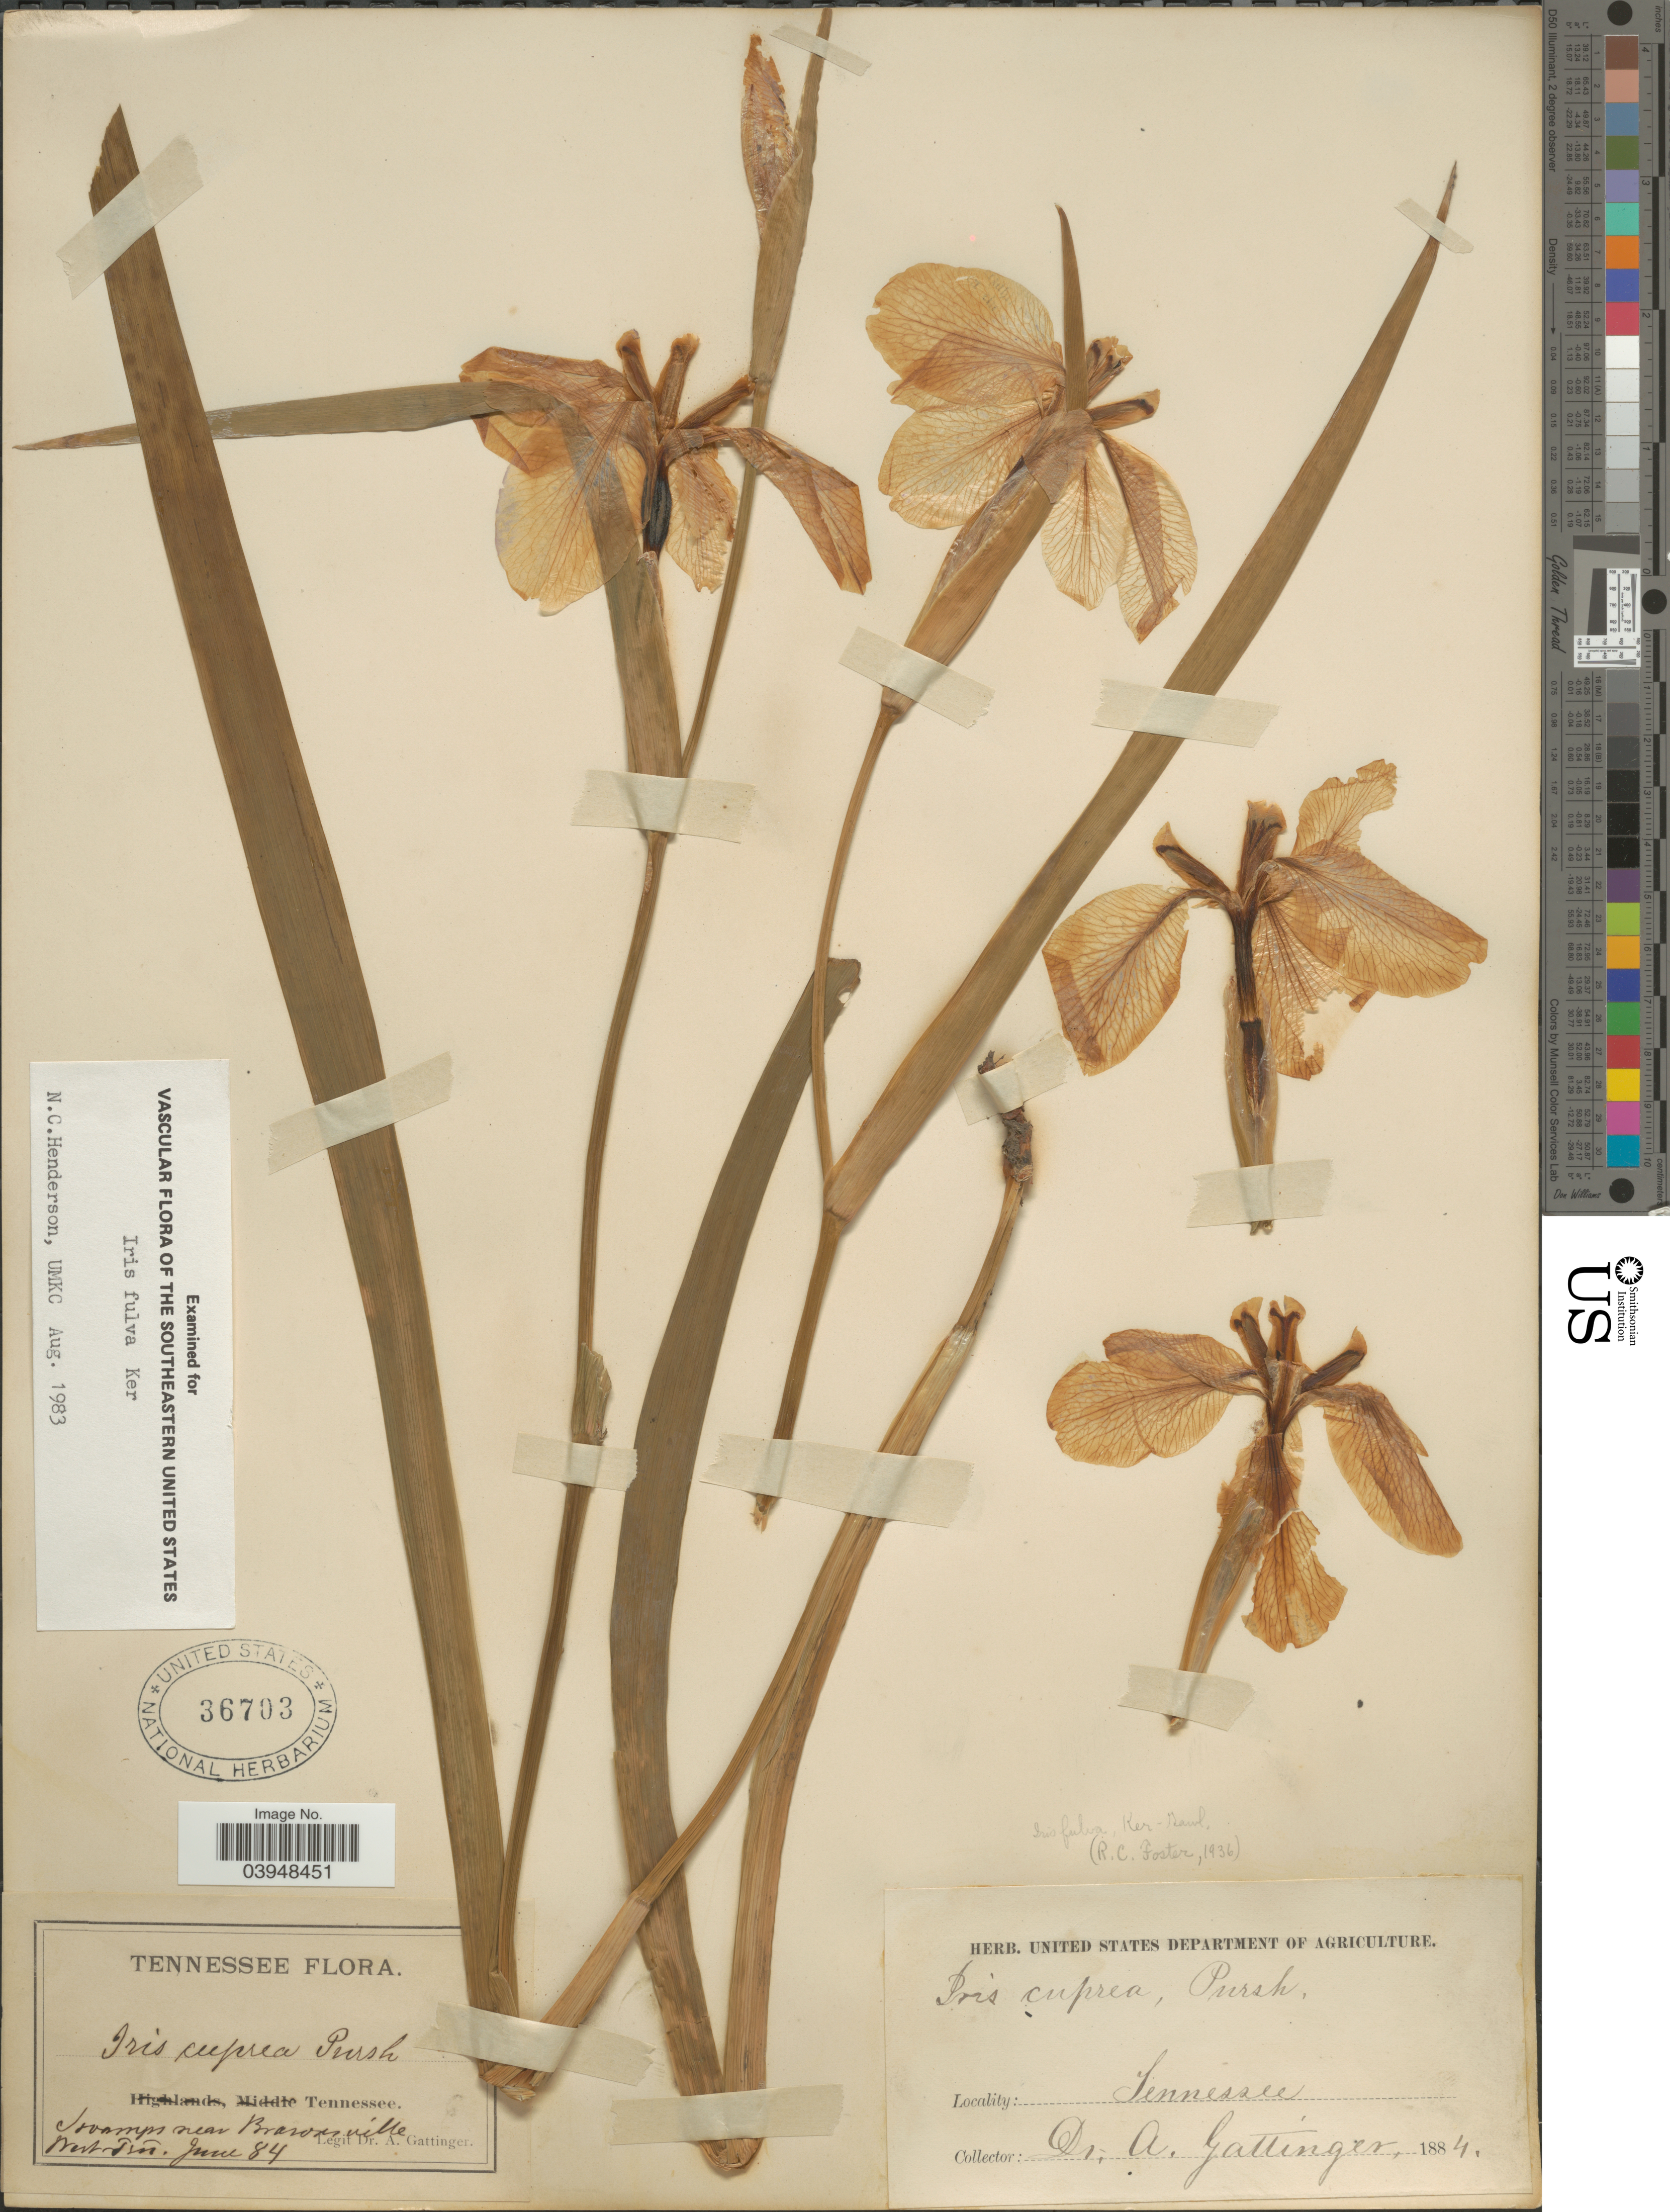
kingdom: Plantae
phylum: Tracheophyta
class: Liliopsida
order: Asparagales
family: Iridaceae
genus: Iris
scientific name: Iris fulva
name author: Ker Gawl.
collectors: A. Gattinger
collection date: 1884-06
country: United States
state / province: Tennessee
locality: Swamps near Brasorsville. West Tenn.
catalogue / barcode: US 36703